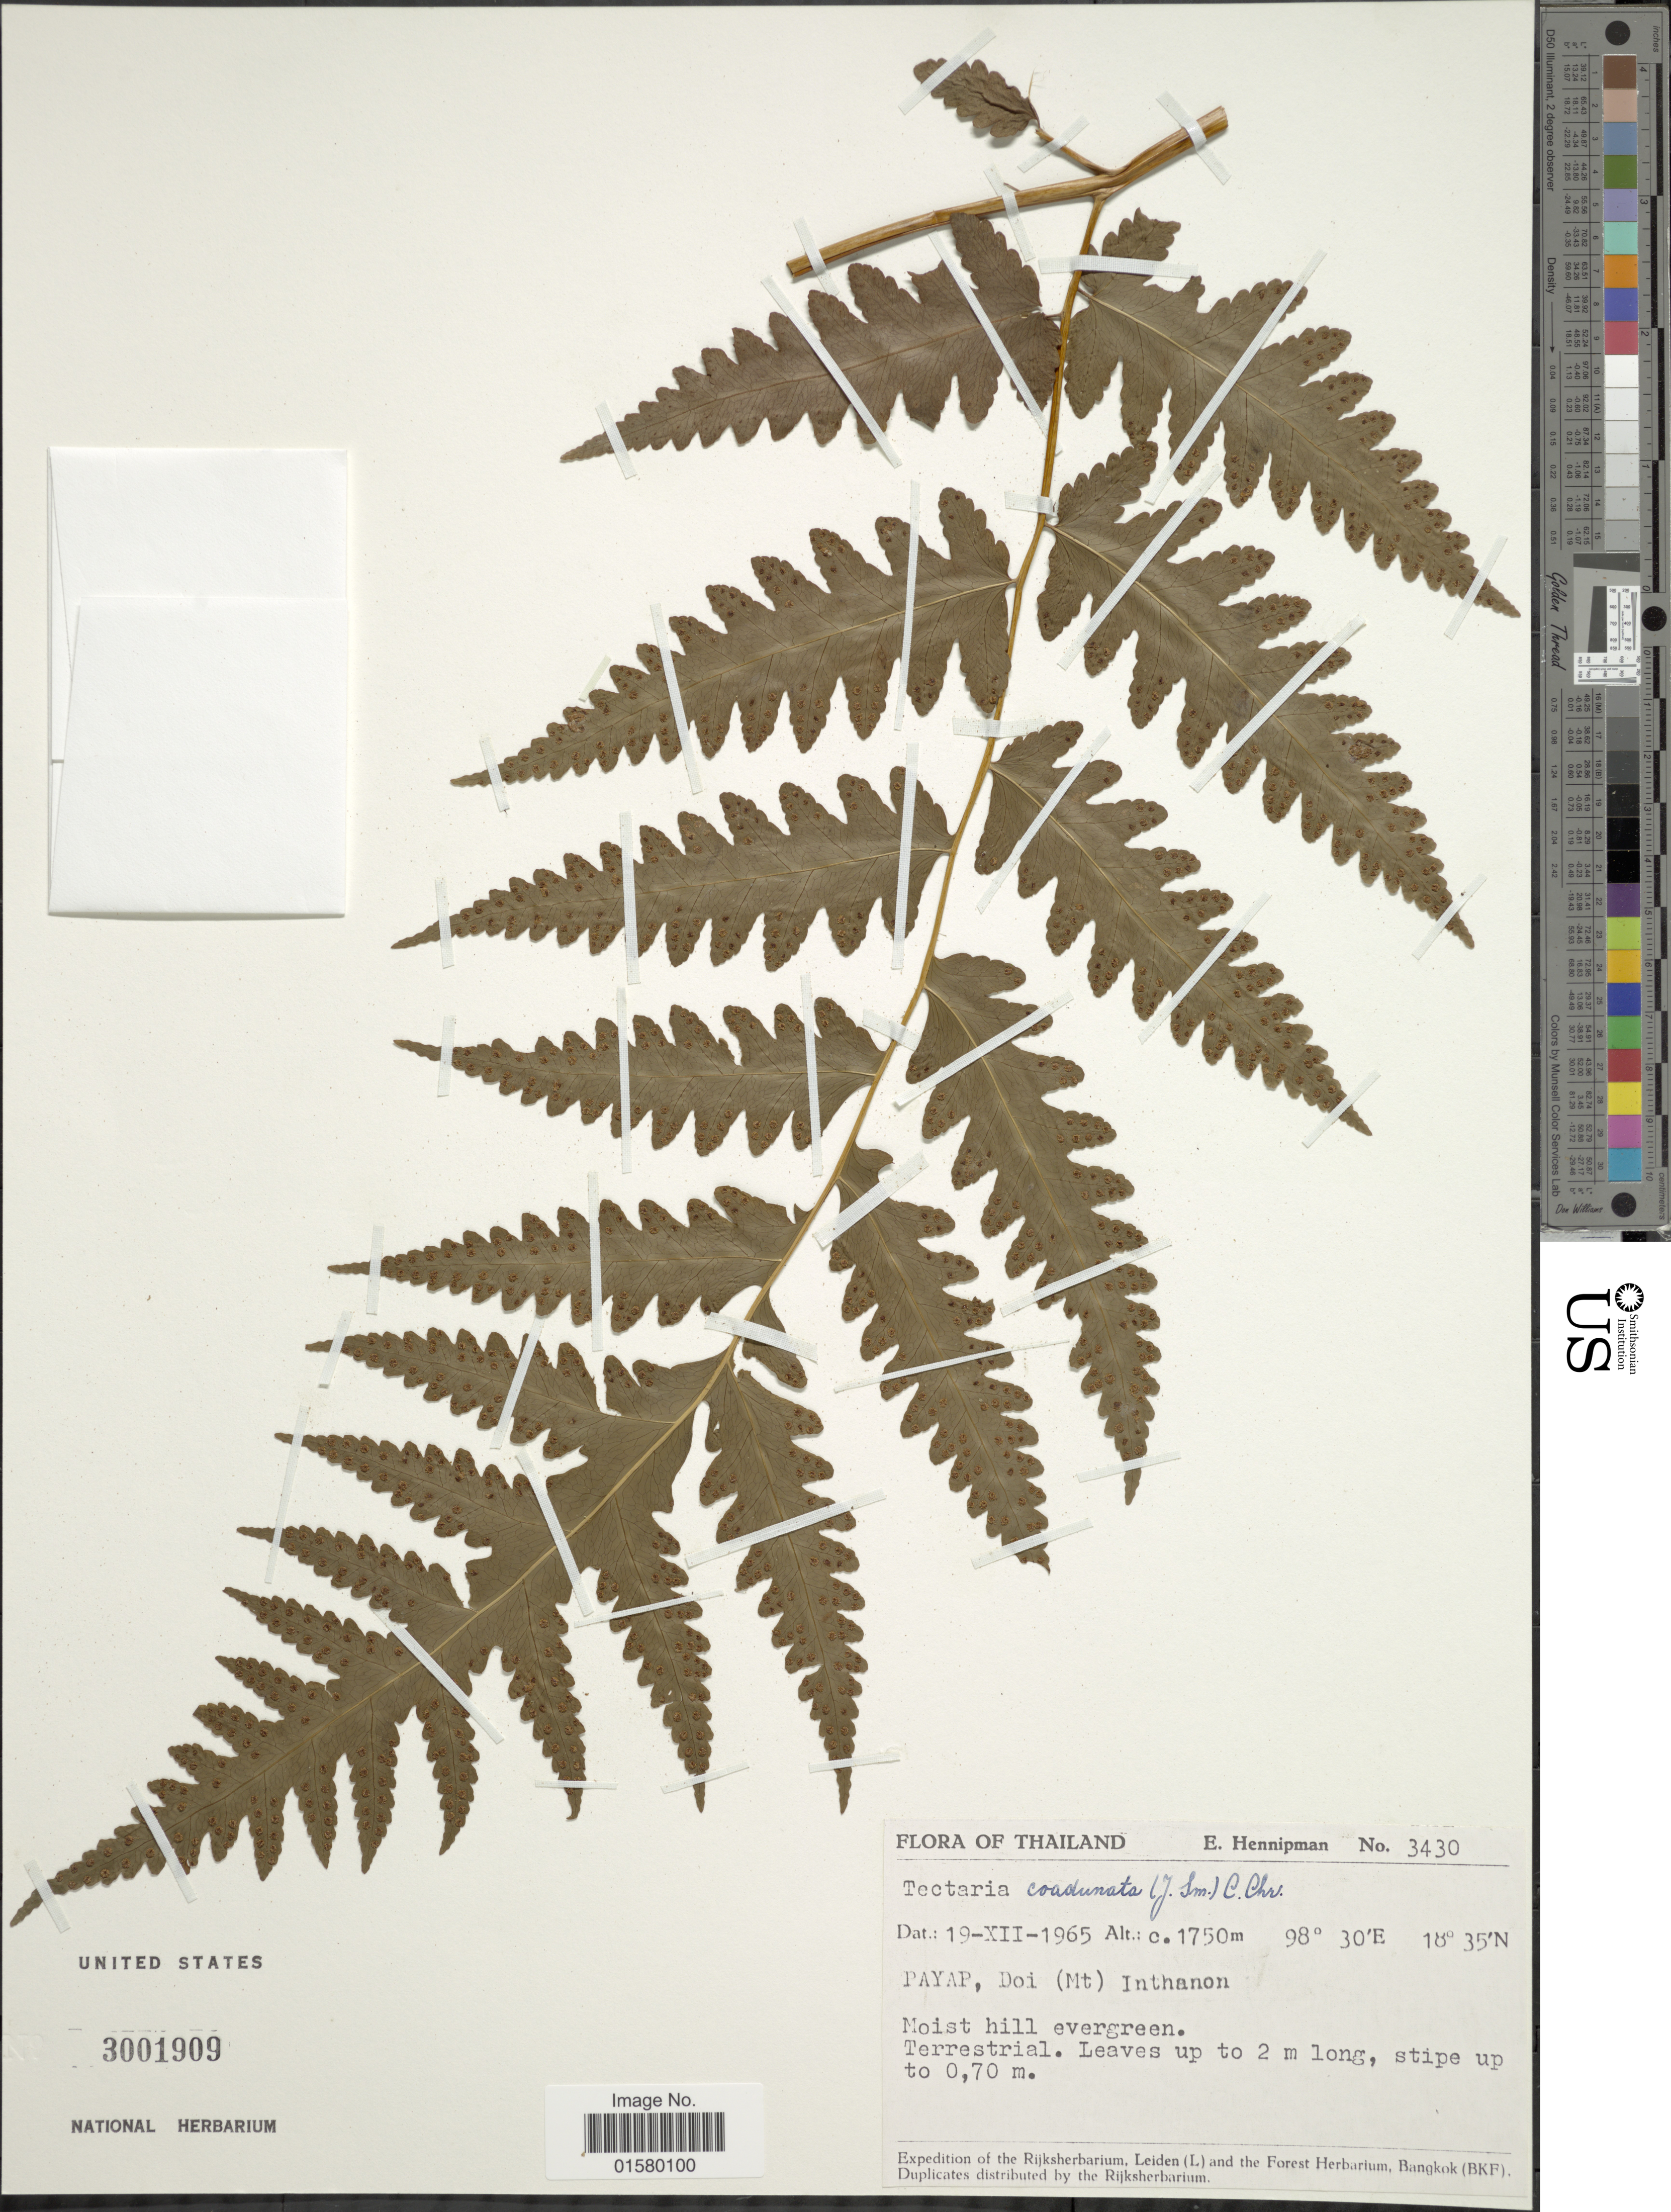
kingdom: Plantae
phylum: Tracheophyta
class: Polypodiopsida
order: Polypodiales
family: Tectariaceae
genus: Tectaria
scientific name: Tectaria coadunata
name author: (J. Sm.) C. Chr.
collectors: E. Hennipman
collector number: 3430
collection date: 1965-12-19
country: Thailand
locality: Payap, Doi (Mt) Inthanon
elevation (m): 1750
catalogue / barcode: US 3001909